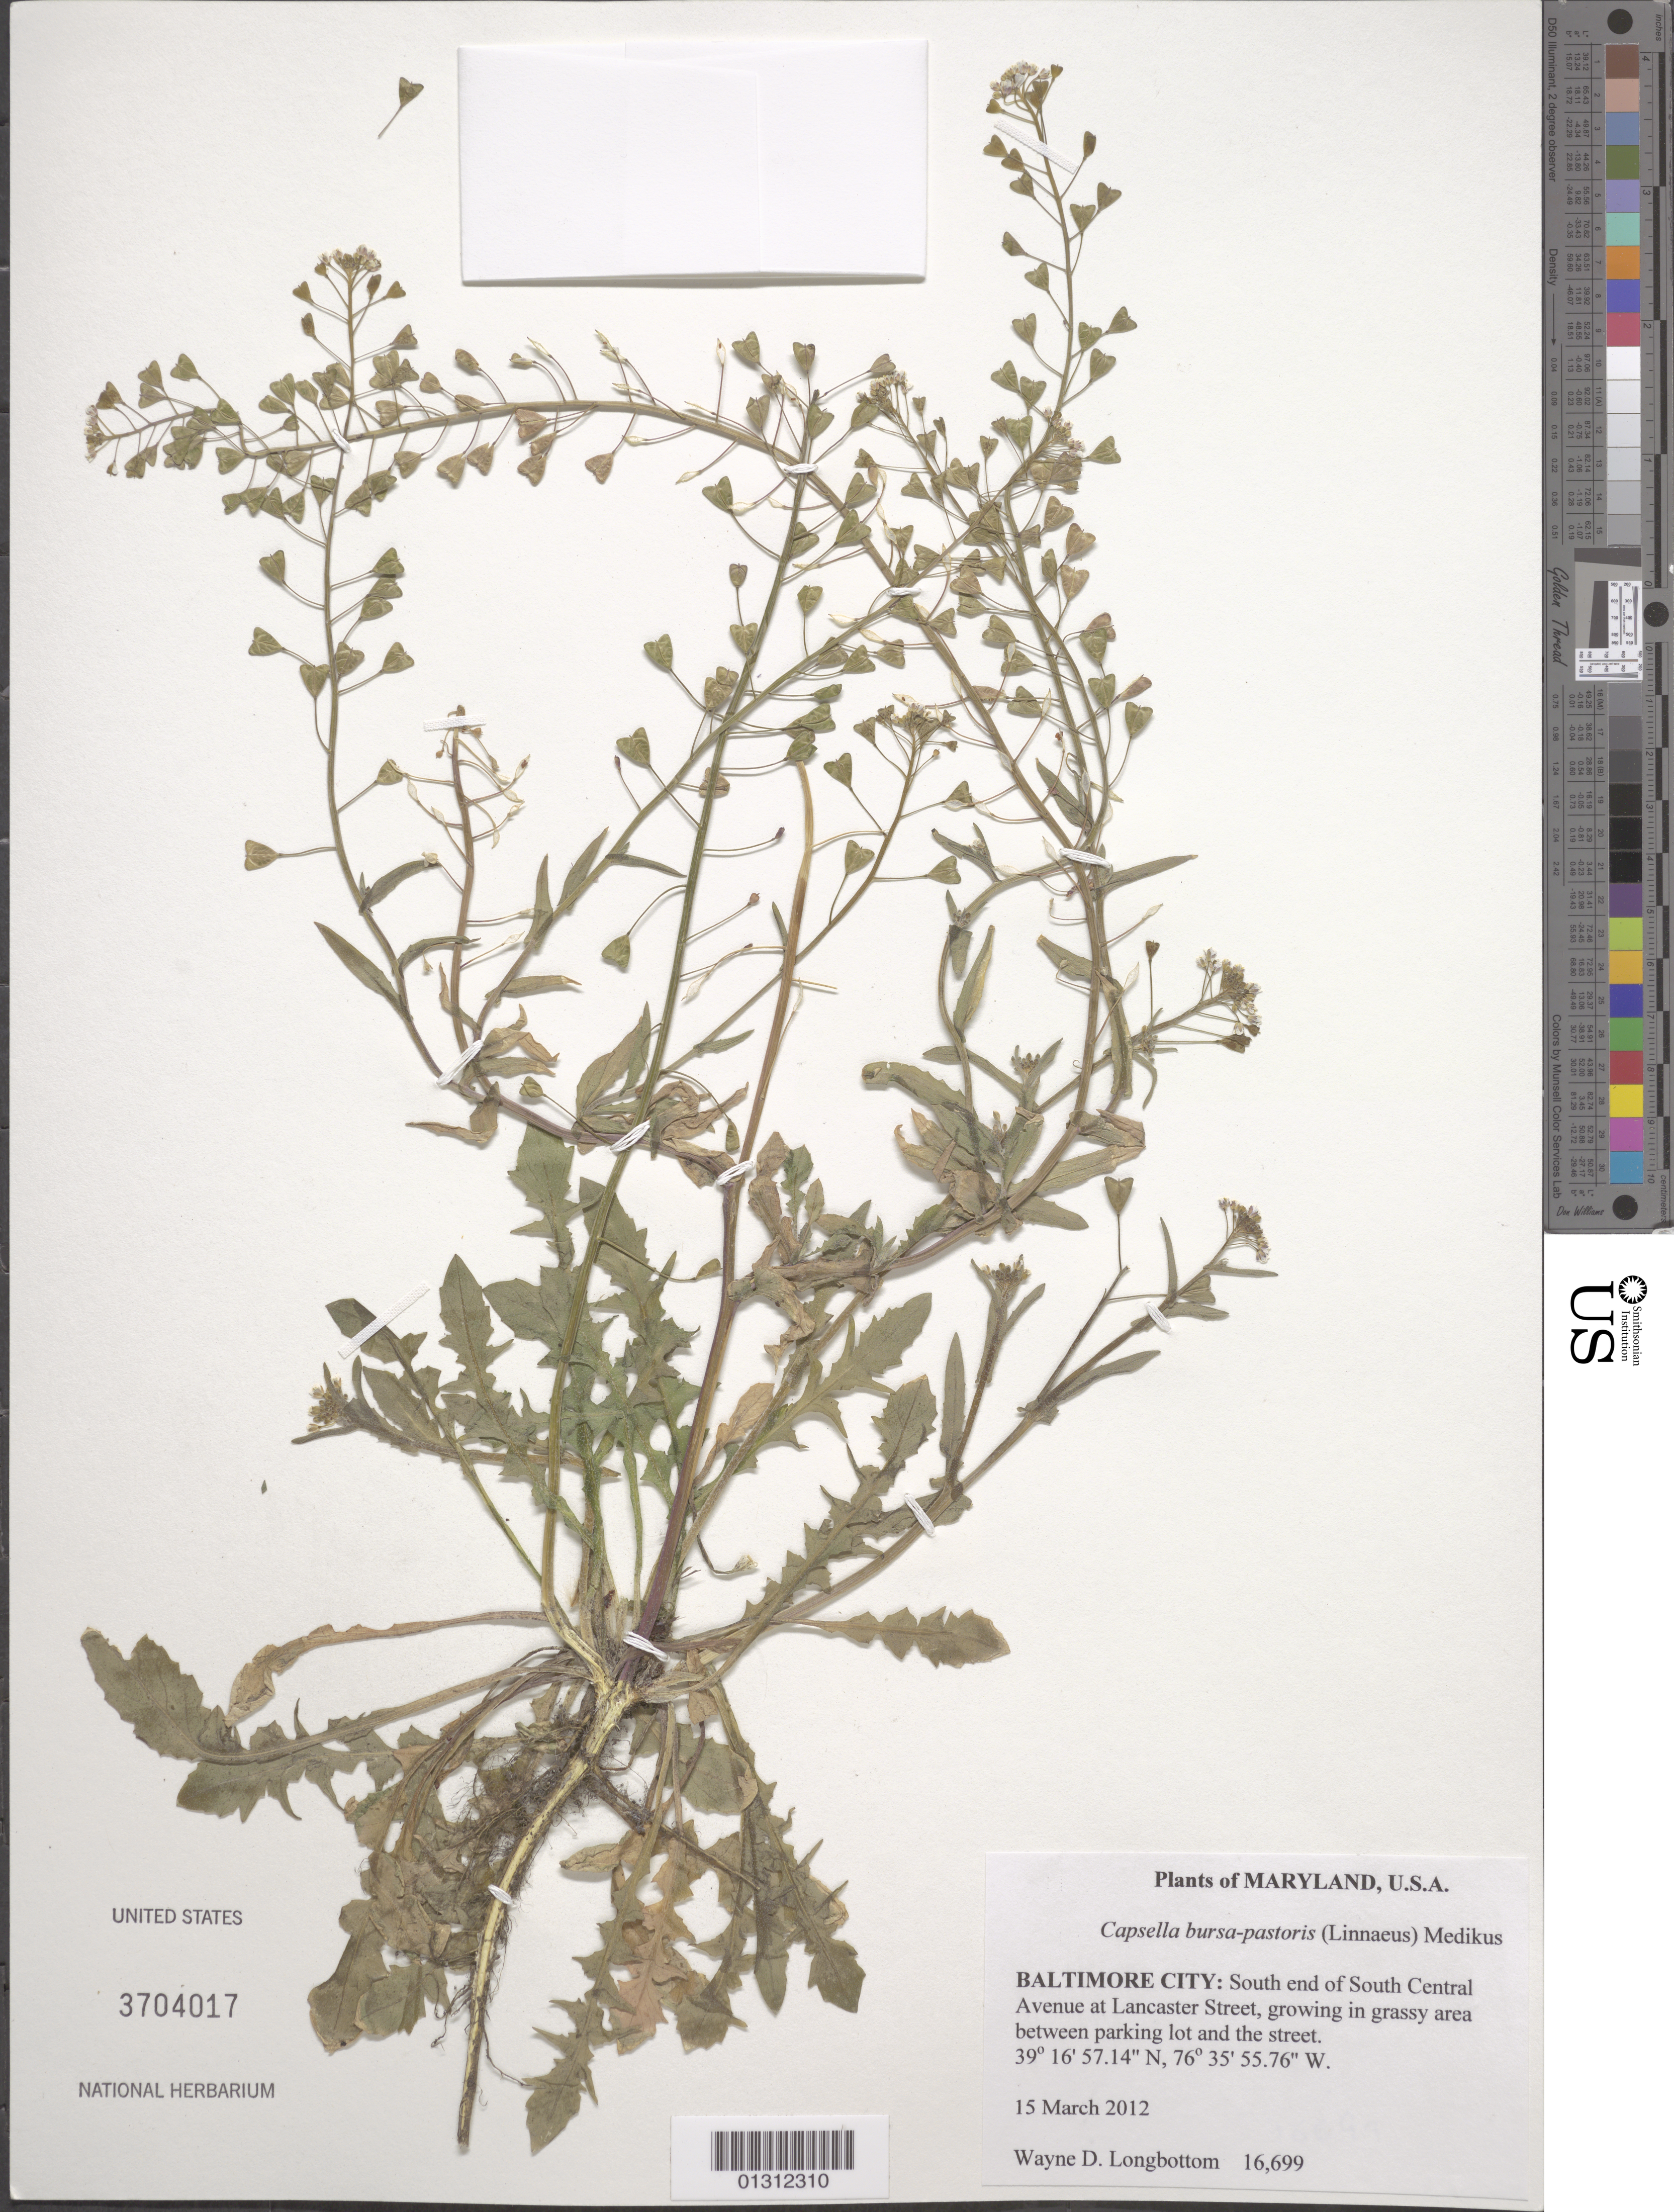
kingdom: Plantae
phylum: Tracheophyta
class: Magnoliopsida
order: Brassicales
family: Brassicaceae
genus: Capsella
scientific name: Capsella bursa-pastoris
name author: (L.) Medik.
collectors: W. D. Longbottom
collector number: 16699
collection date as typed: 15 March 2012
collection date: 2012-03-15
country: United States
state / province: Maryland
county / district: Baltimore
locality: South end of South Central Avenue at Lancaster Street, growing in grassy area between parking lot and the street.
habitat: grassy area between parking lot and the street.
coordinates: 39 16 57.14 N, 76 35 55.76 W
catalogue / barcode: US 3704017